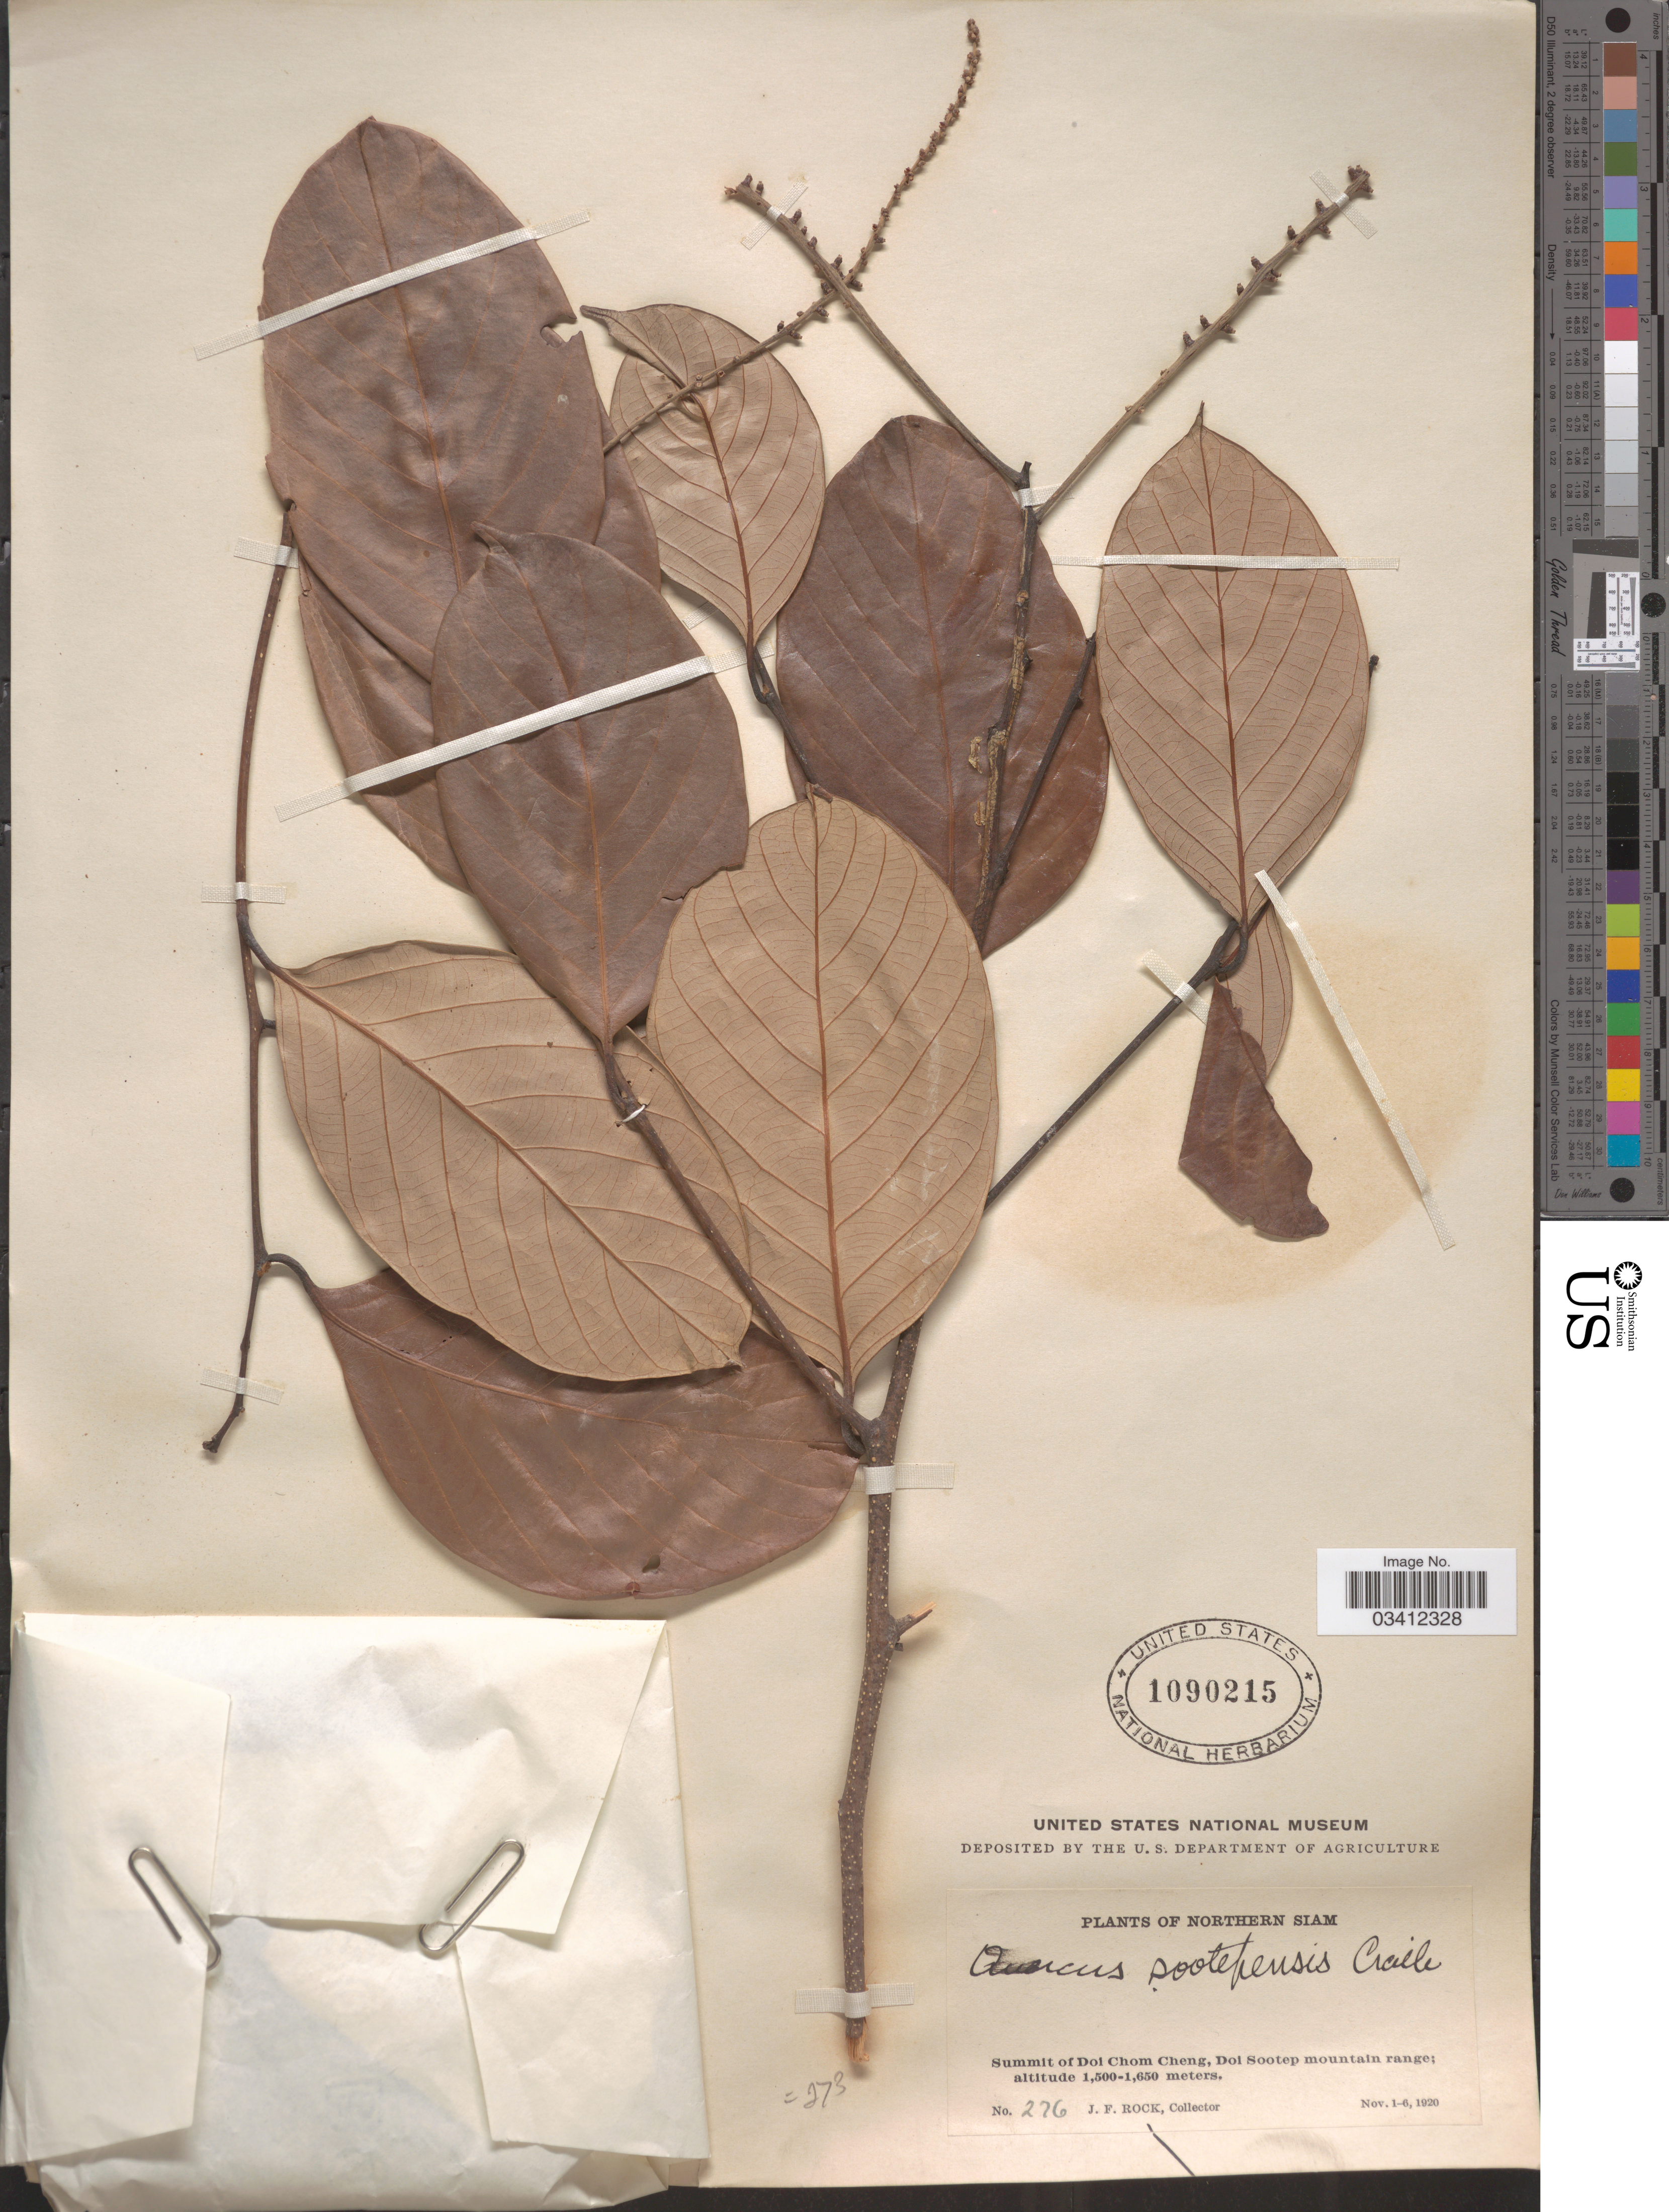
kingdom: Plantae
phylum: Tracheophyta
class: Magnoliopsida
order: Fagales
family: Fagaceae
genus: Quercus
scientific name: Quercus sootepensis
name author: Craib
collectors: J. Rock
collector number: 276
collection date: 1920-11-01/1920-11-06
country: Thailand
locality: Northern Siam. Summit of Doi Chom Cheng, Doi Sootep mountain range.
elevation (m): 1500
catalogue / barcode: US 1090215